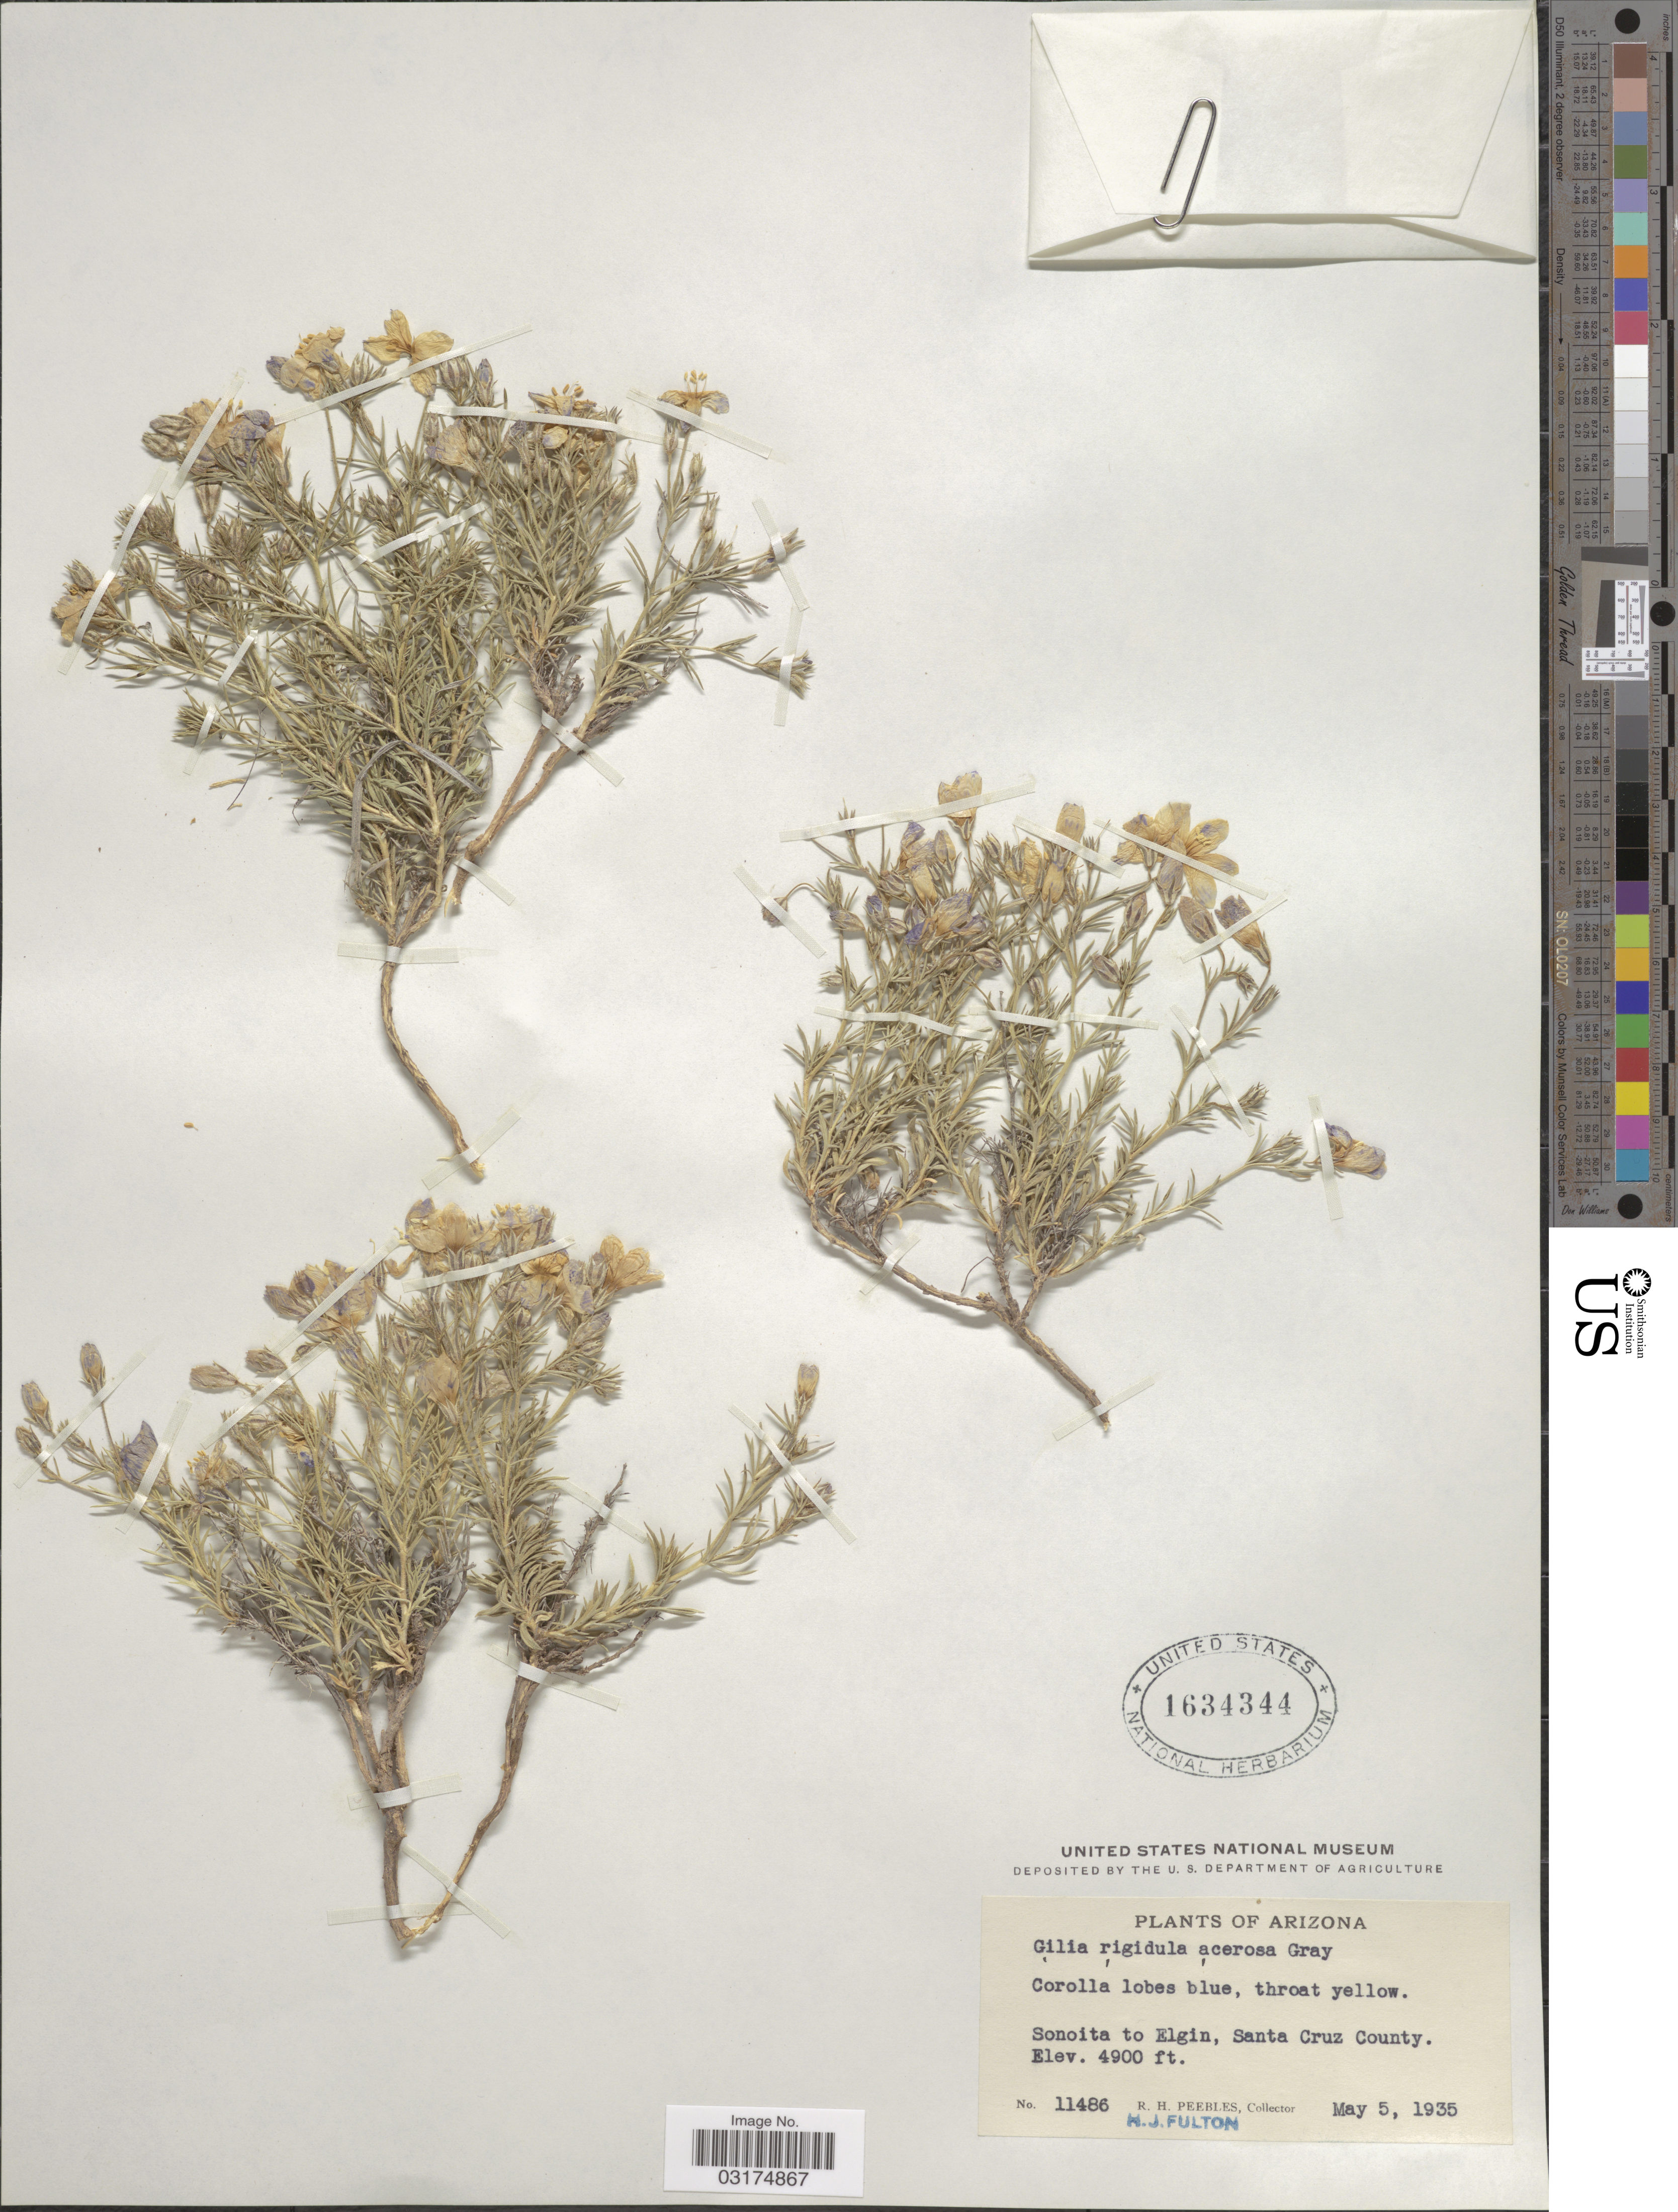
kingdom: Plantae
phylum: Tracheophyta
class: Magnoliopsida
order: Ericales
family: Polemoniaceae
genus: Giliastrum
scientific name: Giliastrum acerosum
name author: (A. Gray) Rydb.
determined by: Strong, Mark T., (BOT), Smithsonian Institution - National Museum of Natural History (UNITED STATES)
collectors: R. H. Peebles & H. Fulton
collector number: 11486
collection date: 1935-05-05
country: United States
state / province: Arizona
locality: Sonoita to Elgin, Santa Cruz County.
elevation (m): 1494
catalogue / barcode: US 1634344